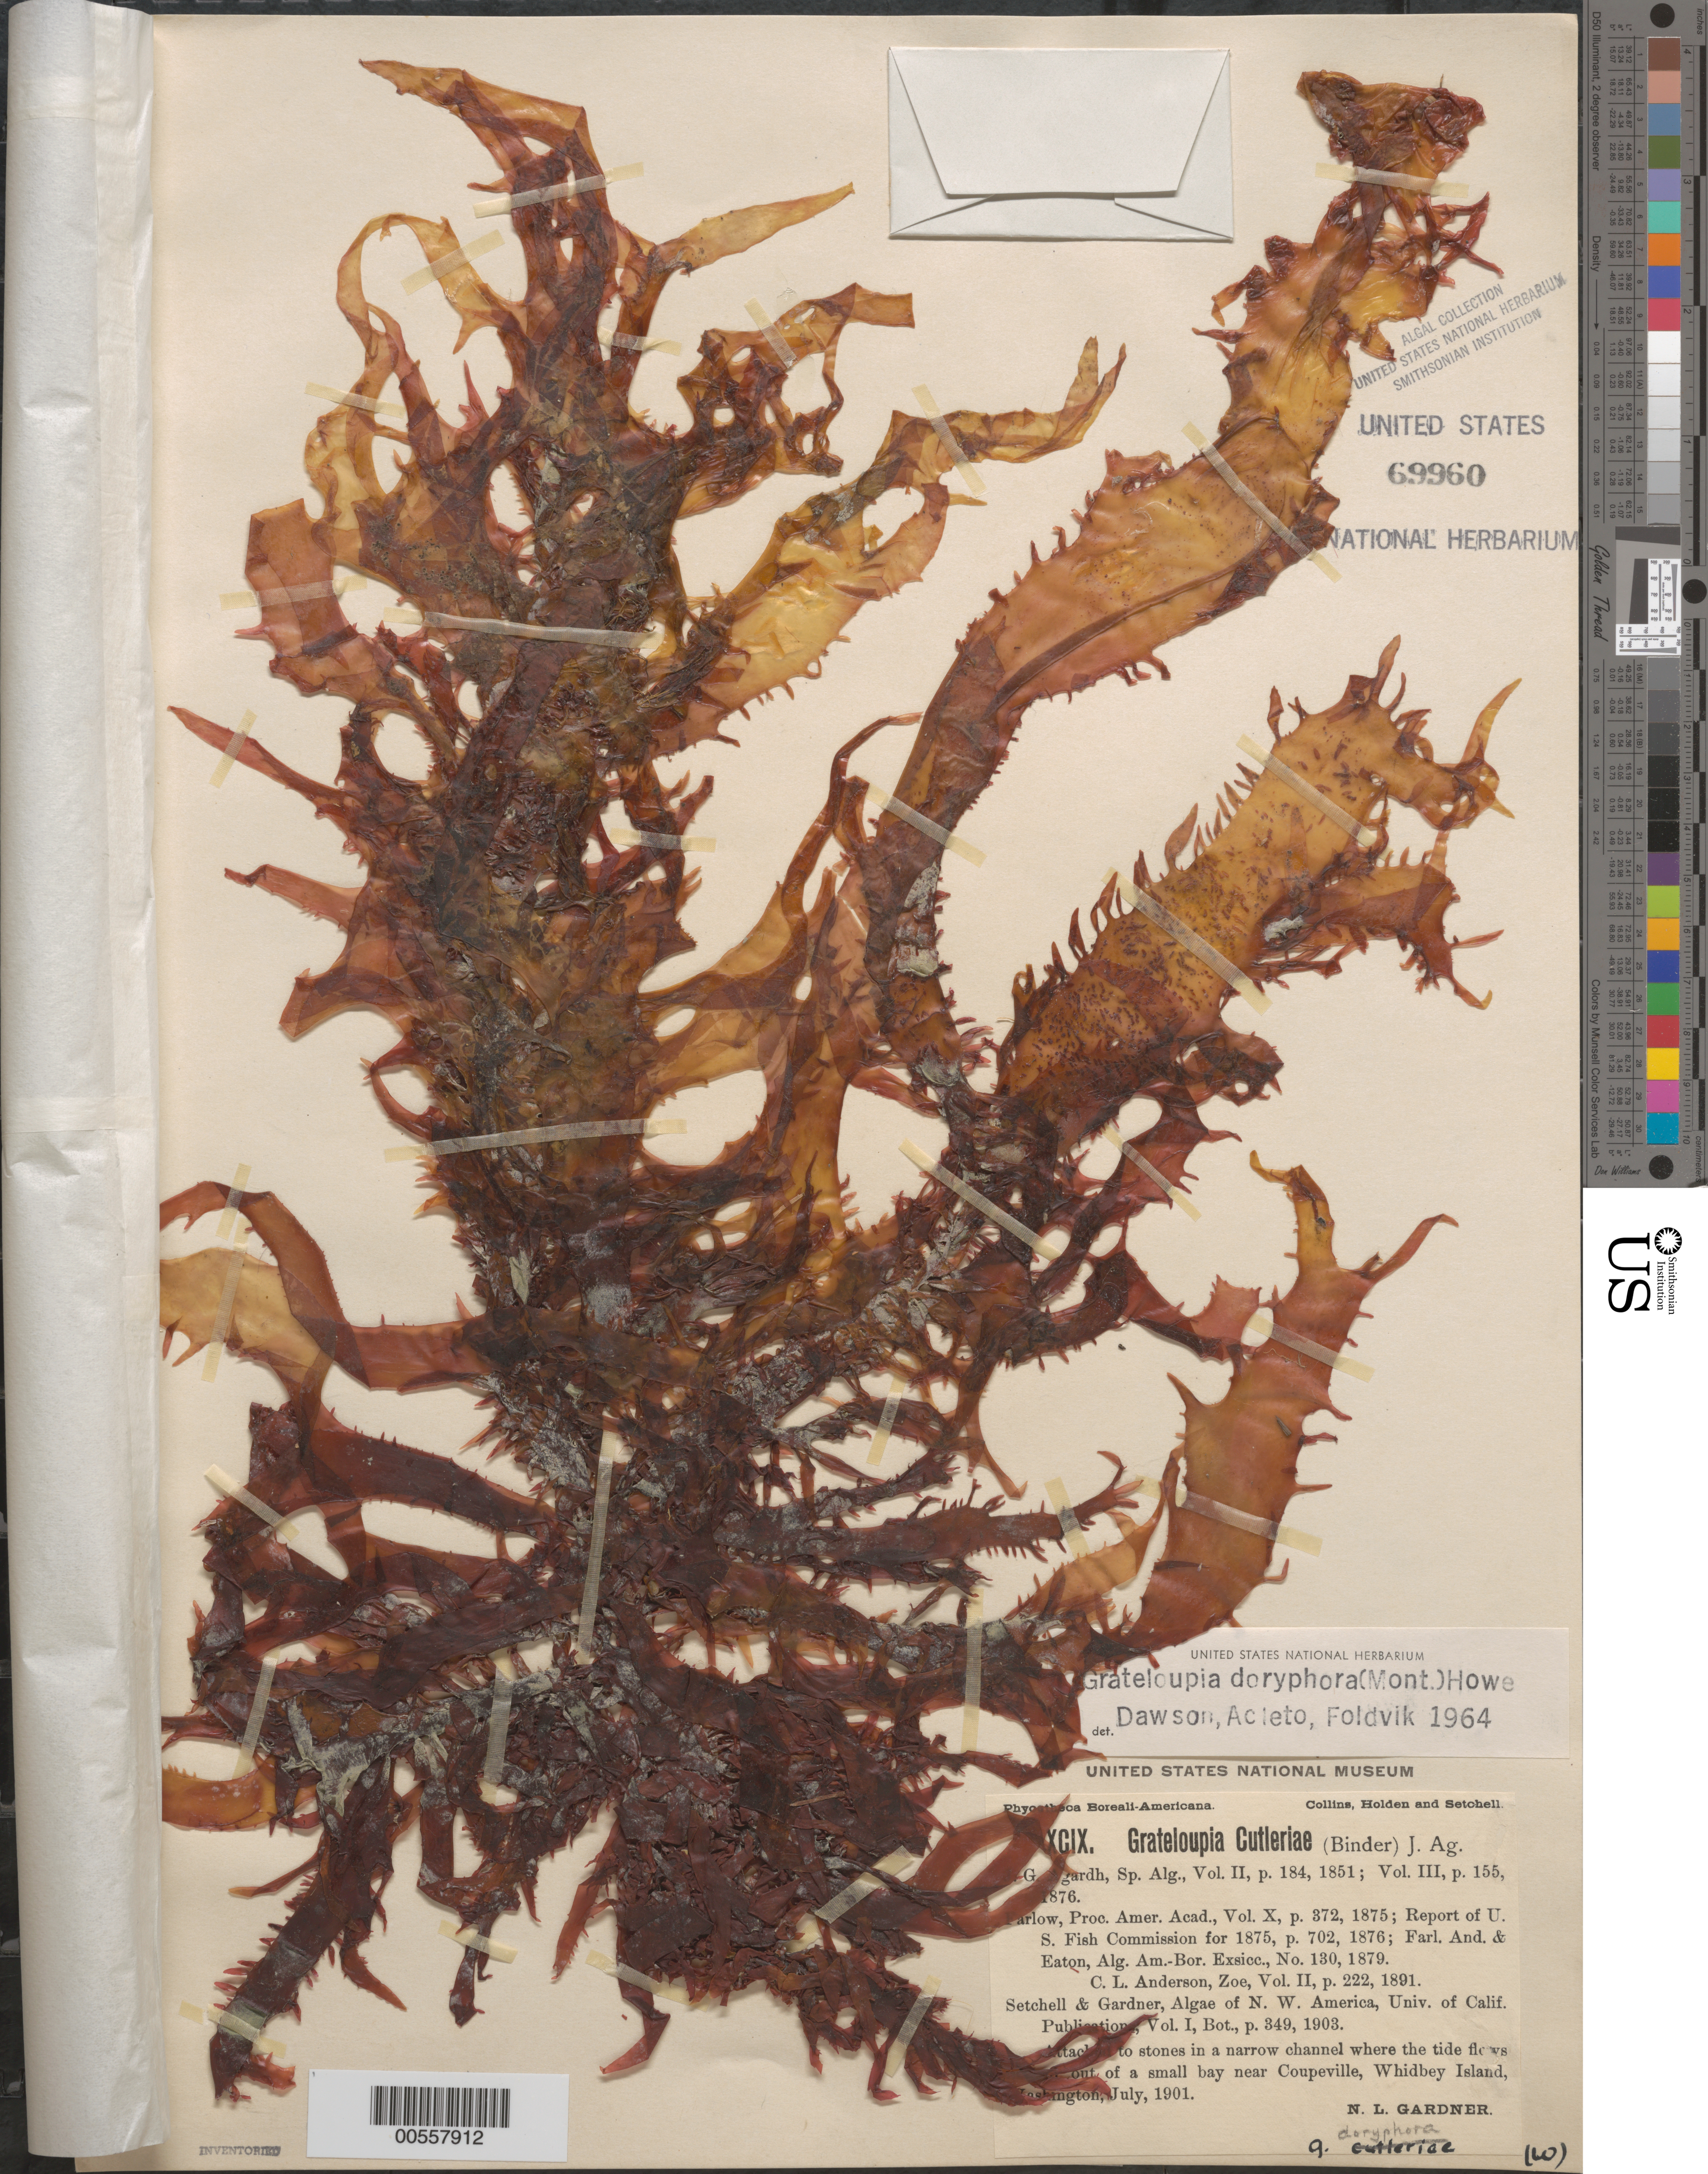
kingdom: Plantae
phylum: Rhodophyta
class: Florideophyceae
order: Halymeniales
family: Halymeniaceae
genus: Grateloupia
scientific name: Grateloupia doryphora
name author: (Mont.) Howe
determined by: Dawson, E. Y.; Acleto O., C.; Foldvik, N.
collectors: N. Gardner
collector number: PB-A XCIX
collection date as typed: Jul 1901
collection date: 1901-07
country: United States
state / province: Washington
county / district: Island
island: Whidbey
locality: Bay near Coupeville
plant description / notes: Collins, Holden & Setchell, Phycotheca Boreali-Americana, as Grateloupia cutleriae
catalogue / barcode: US 69960